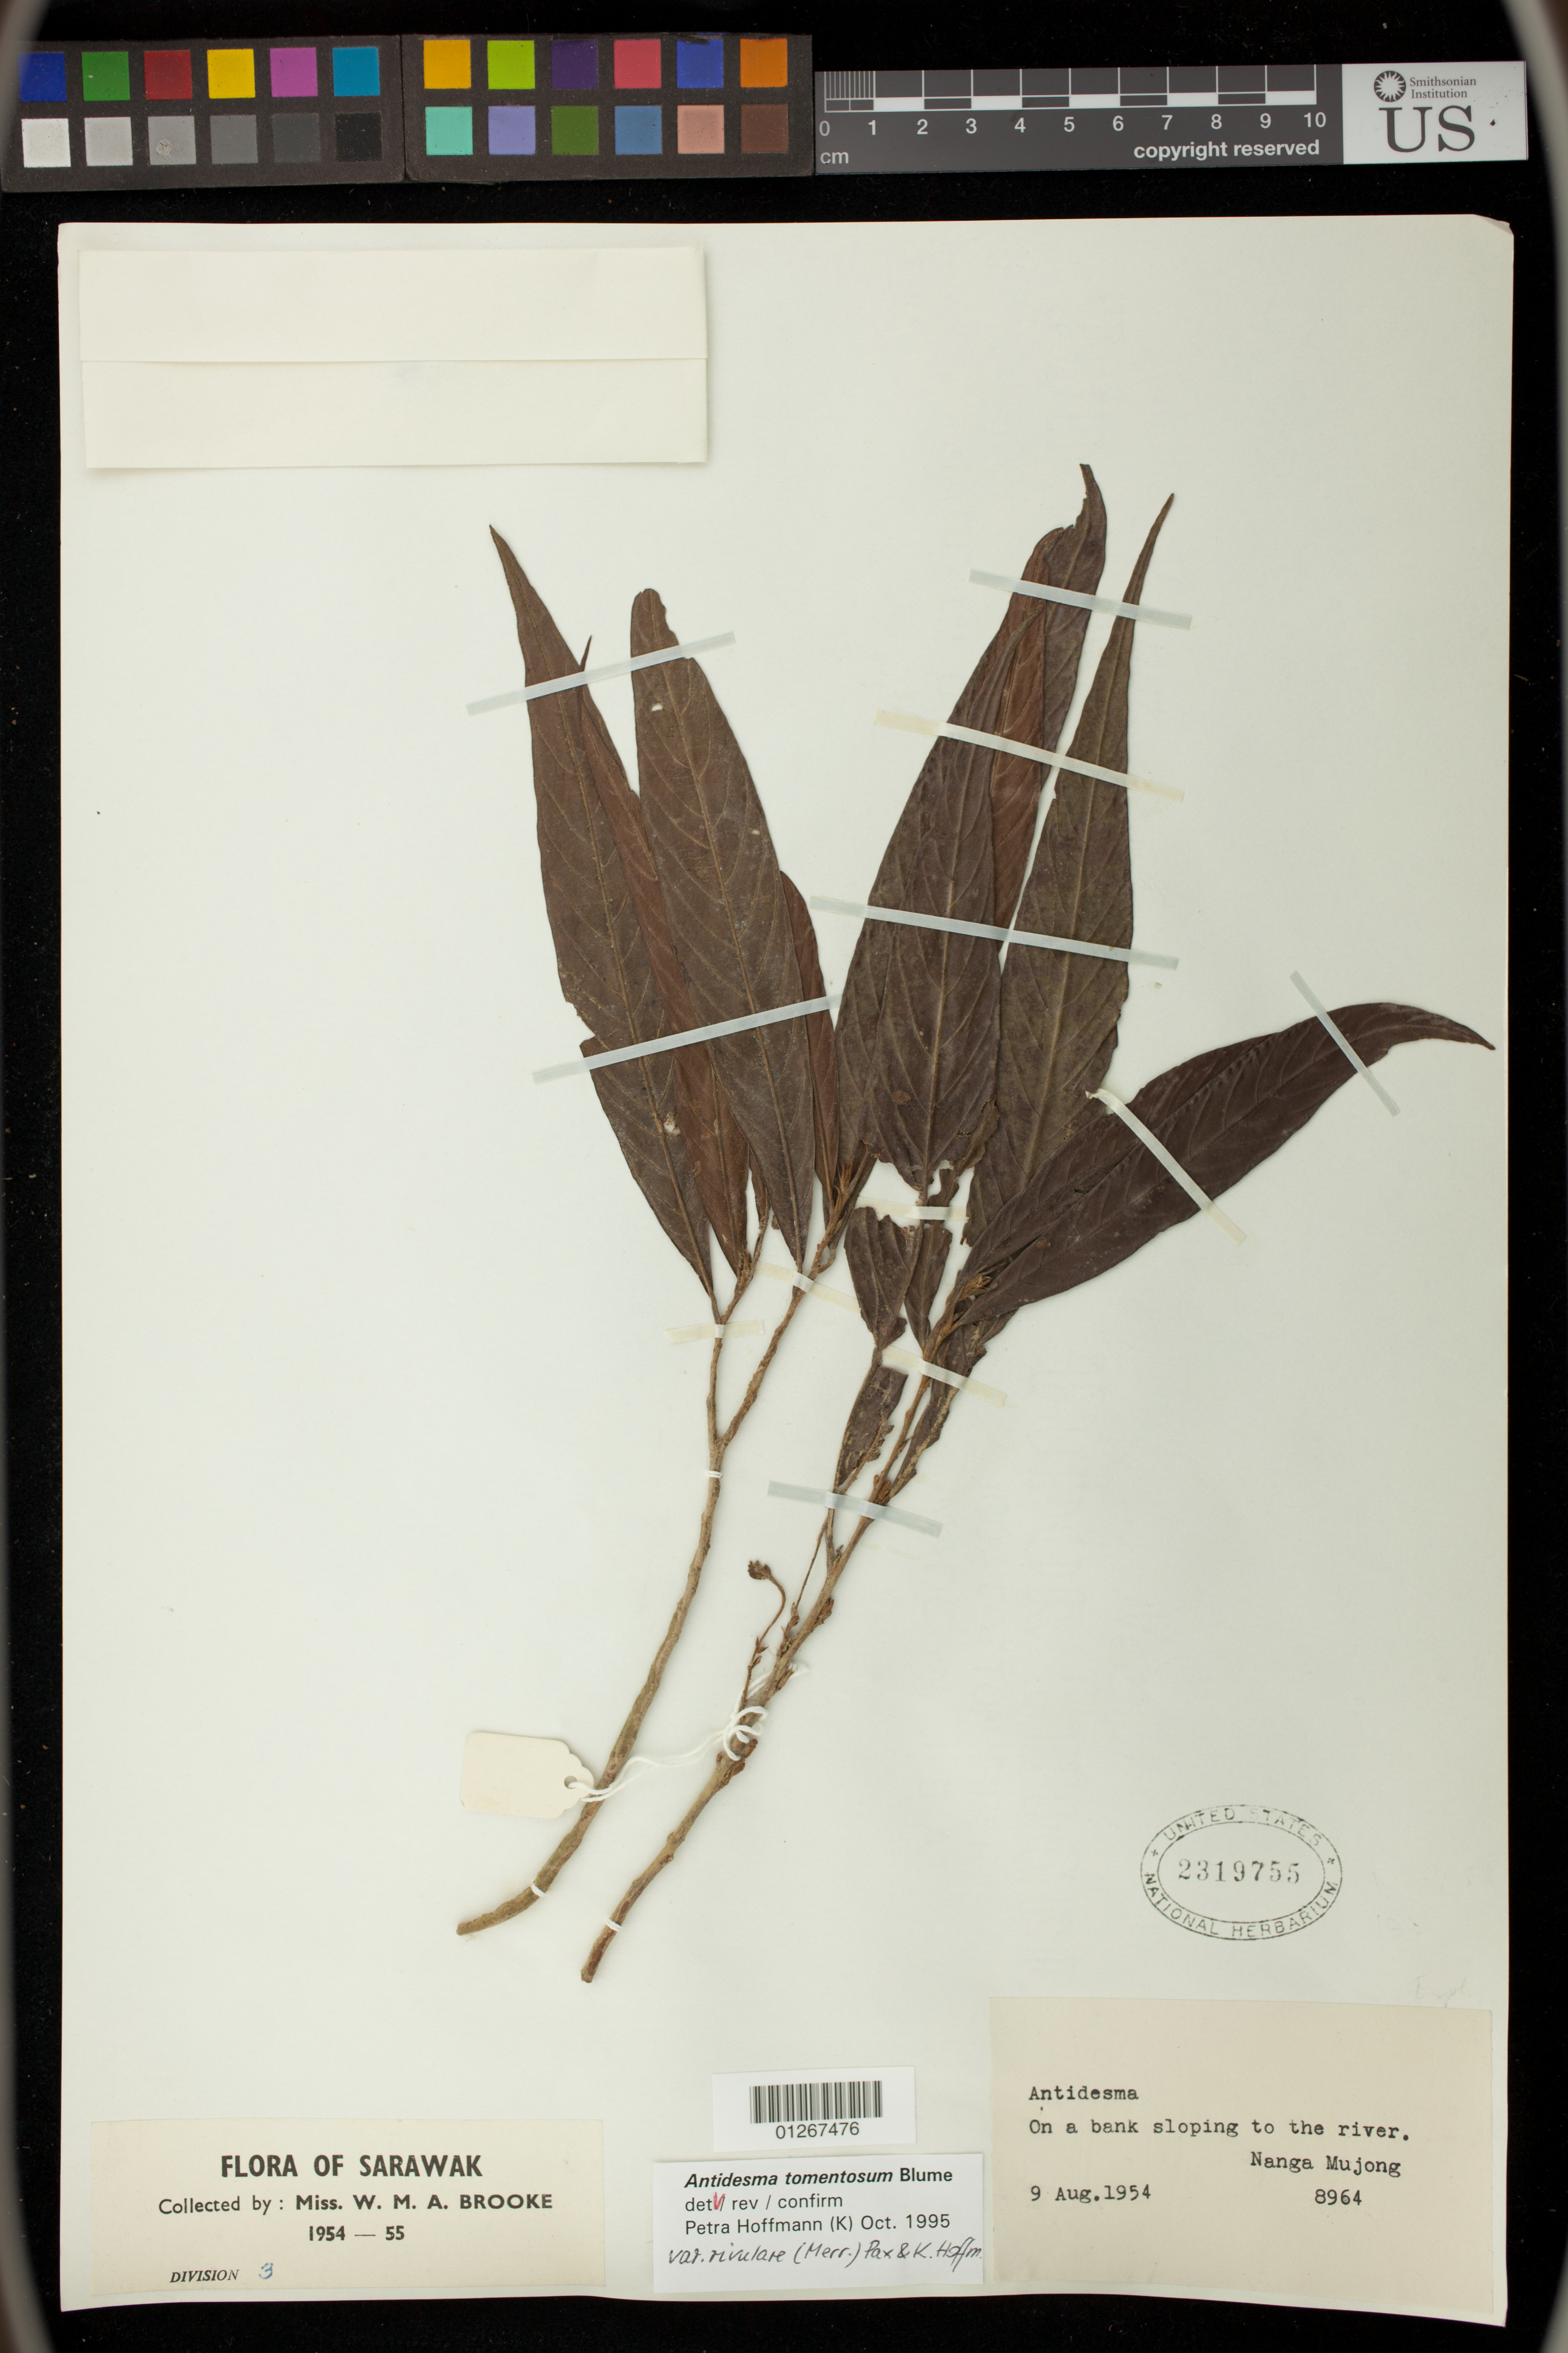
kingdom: Plantae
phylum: Tracheophyta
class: Magnoliopsida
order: Malpighiales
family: Phyllanthaceae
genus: Antidesma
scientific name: Antidesma tomentosum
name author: Blume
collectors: W. Brooke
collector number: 8964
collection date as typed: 09 Aug 1954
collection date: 1954-08-09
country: Malaysia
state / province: Sarawak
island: Borneo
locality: Nanga mujong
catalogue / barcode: US 2319755